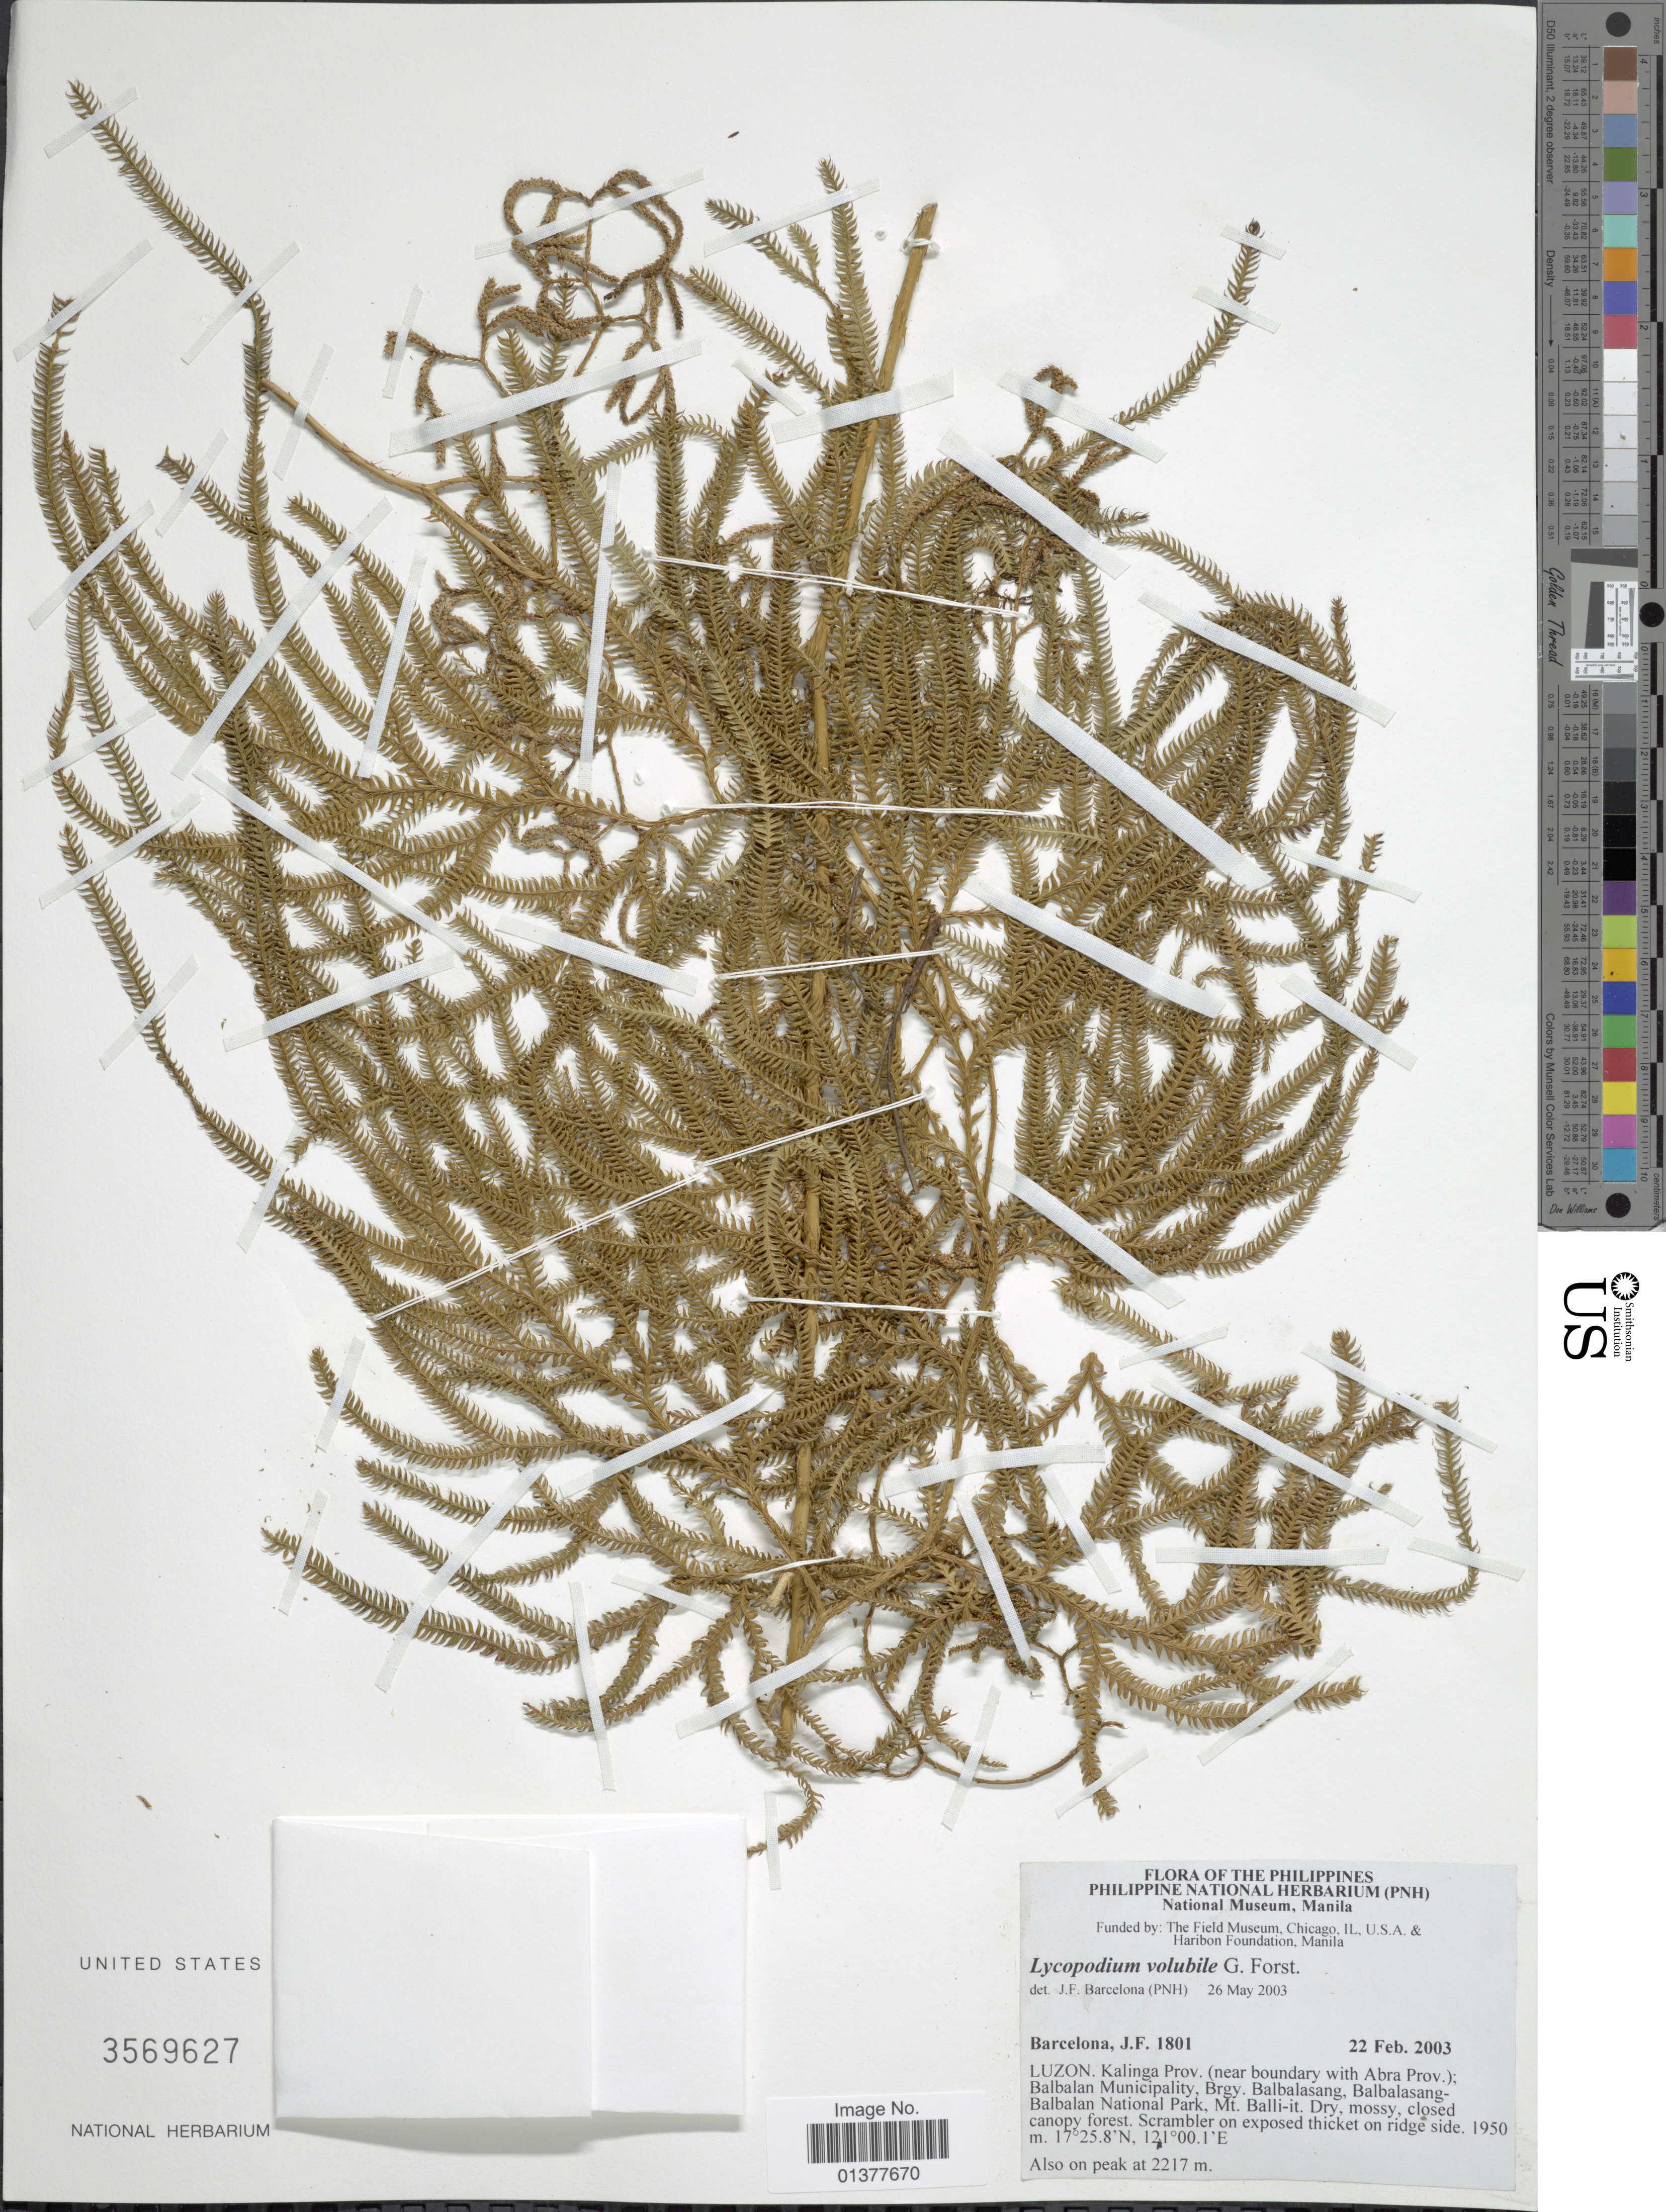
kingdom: Plantae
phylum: Tracheophyta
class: Lycopodiopsida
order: Lycopodiales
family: Lycopodiaceae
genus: Pseudodiphasium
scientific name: Pseudodiphasium volubile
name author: (G. Forst.) Holub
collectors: J. F. Barcelona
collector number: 1801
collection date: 2003-02-22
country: Philippines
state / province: Central Luzon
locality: Kalinga prov.(near boundary with Abra Prov.); Balbalan Municipality, Brgy. Balbalasang, Balbalasang-Balbalan National Park, Mt. Balli-it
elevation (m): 1950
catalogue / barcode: US 3569627